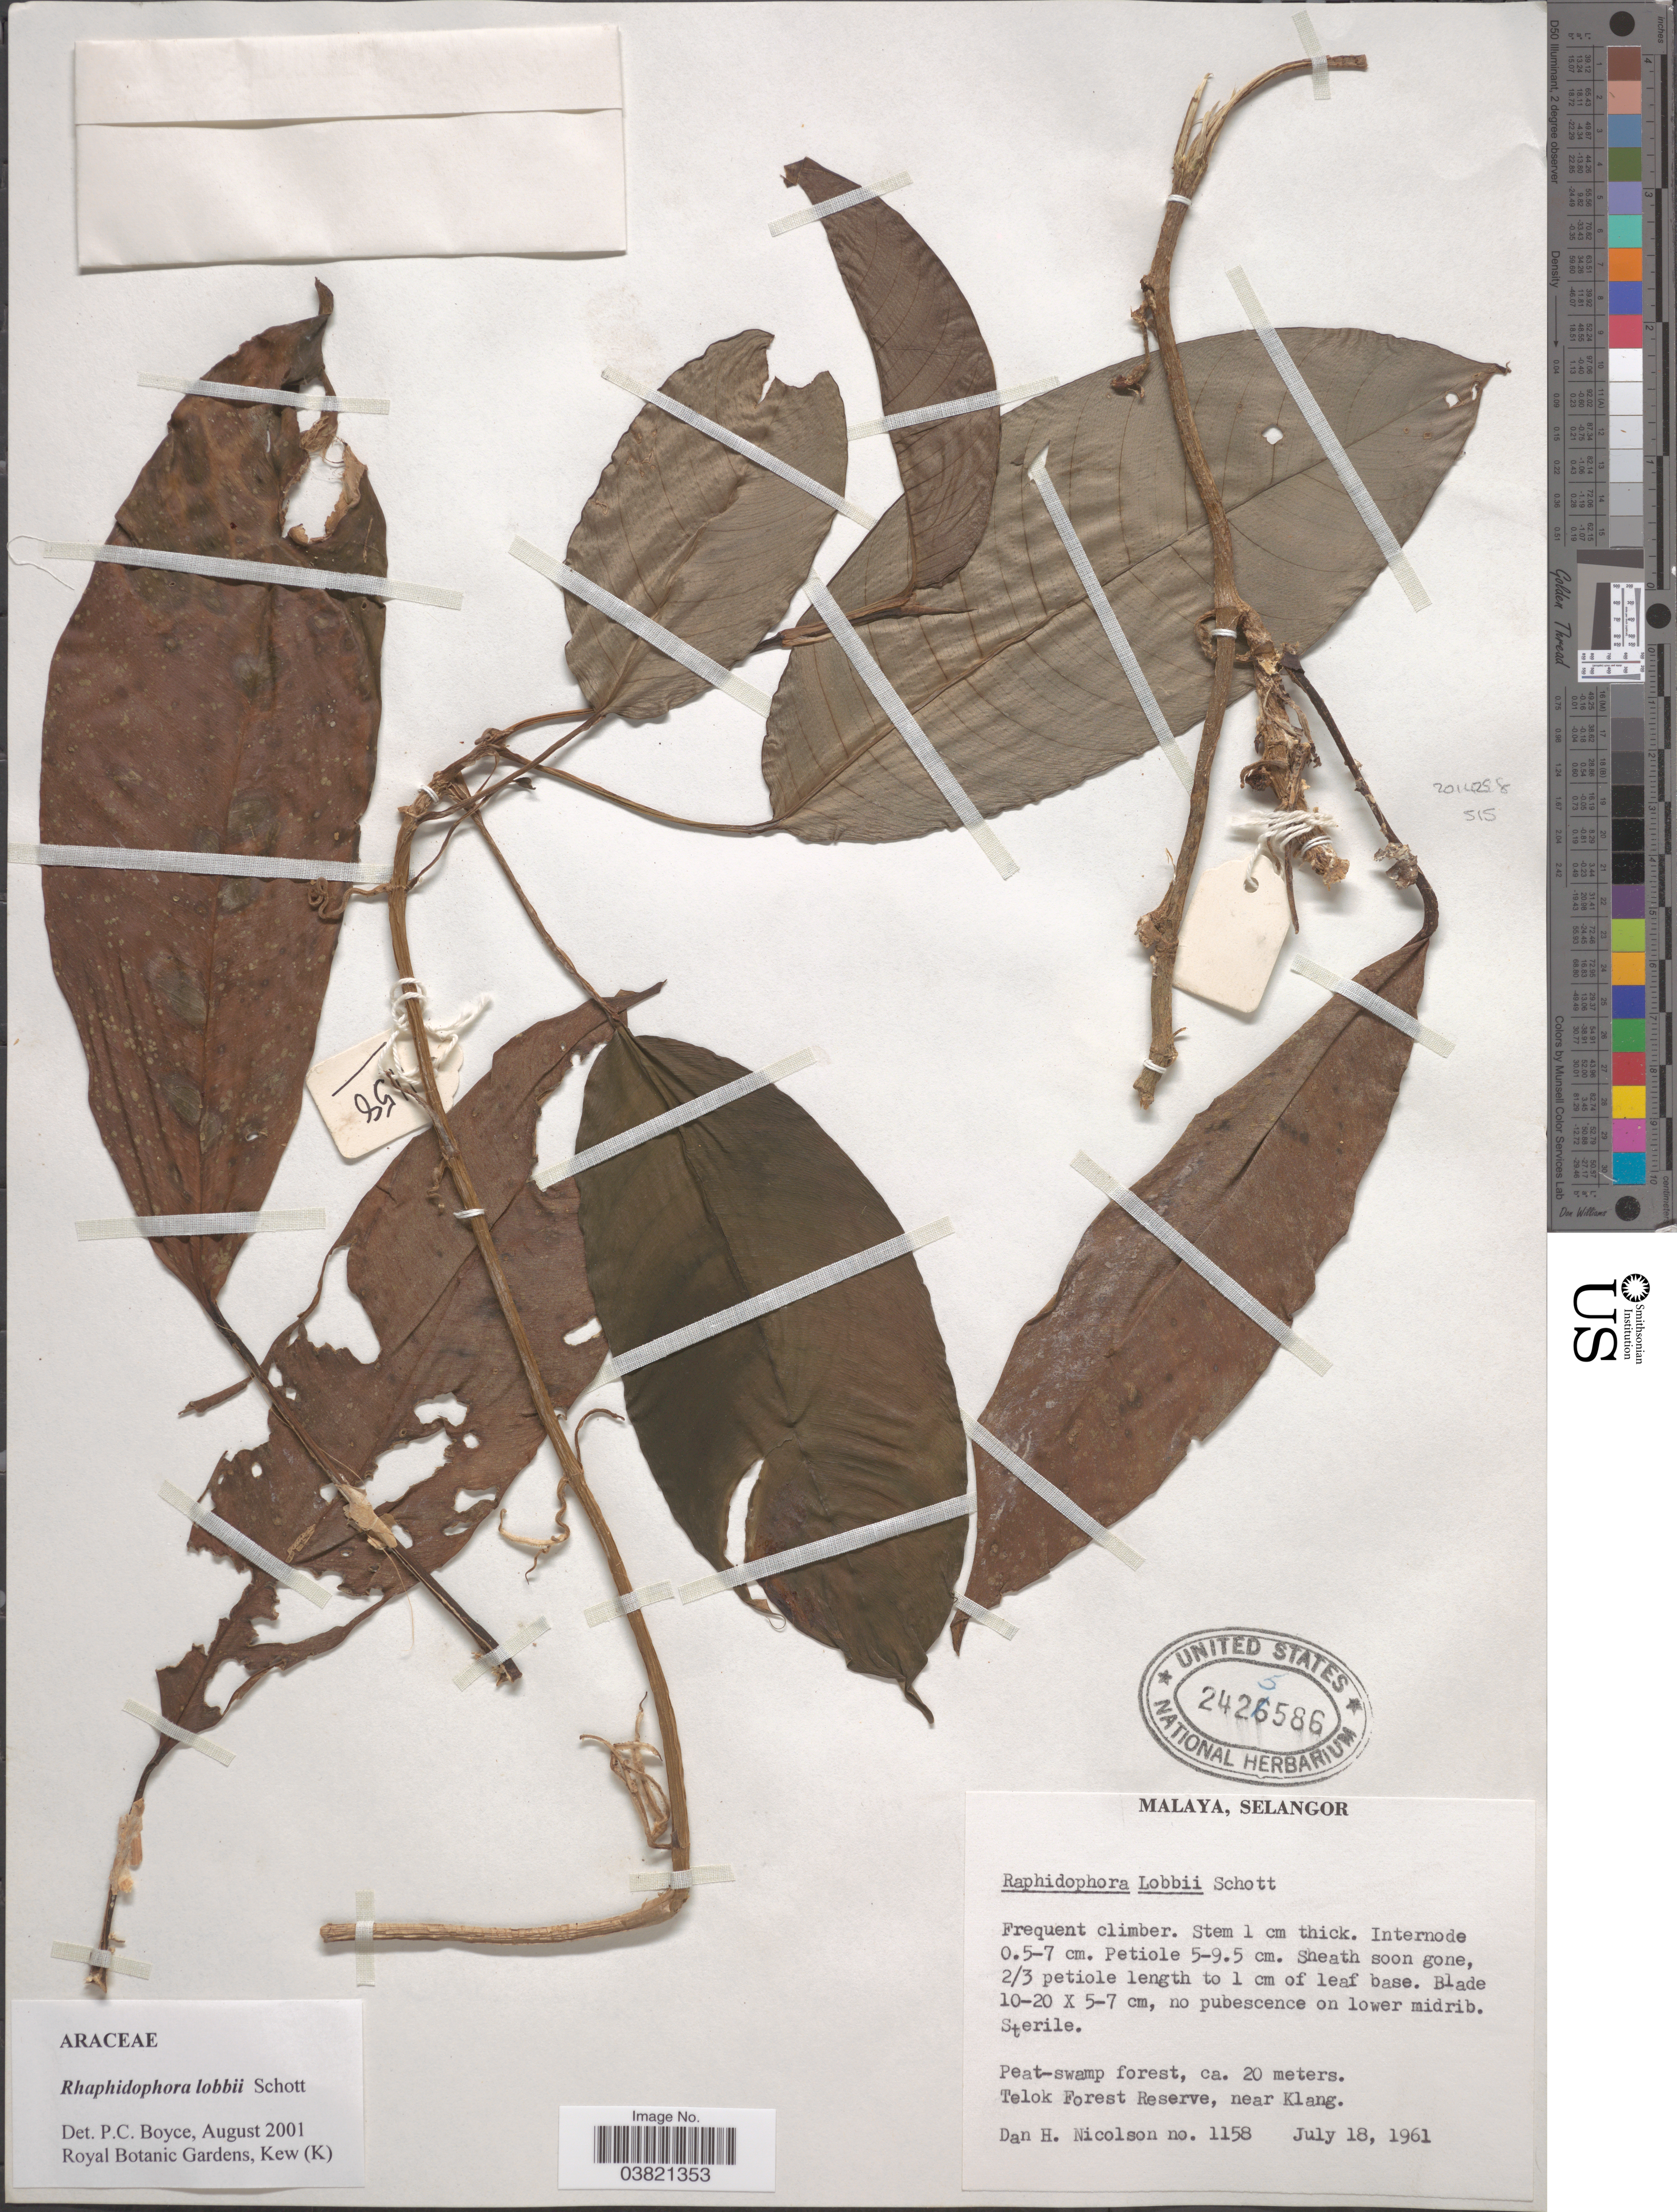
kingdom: Plantae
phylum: Tracheophyta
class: Liliopsida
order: Alismatales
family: Araceae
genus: Rhaphidophora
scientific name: Rhaphidophora lobbii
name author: Schott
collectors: D. H. Nicolson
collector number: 1158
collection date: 1961-07-18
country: Malaysia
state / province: Selangor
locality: Malaya. Telok Forest Reserve, near Klang.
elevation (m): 20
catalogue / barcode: US 2425586